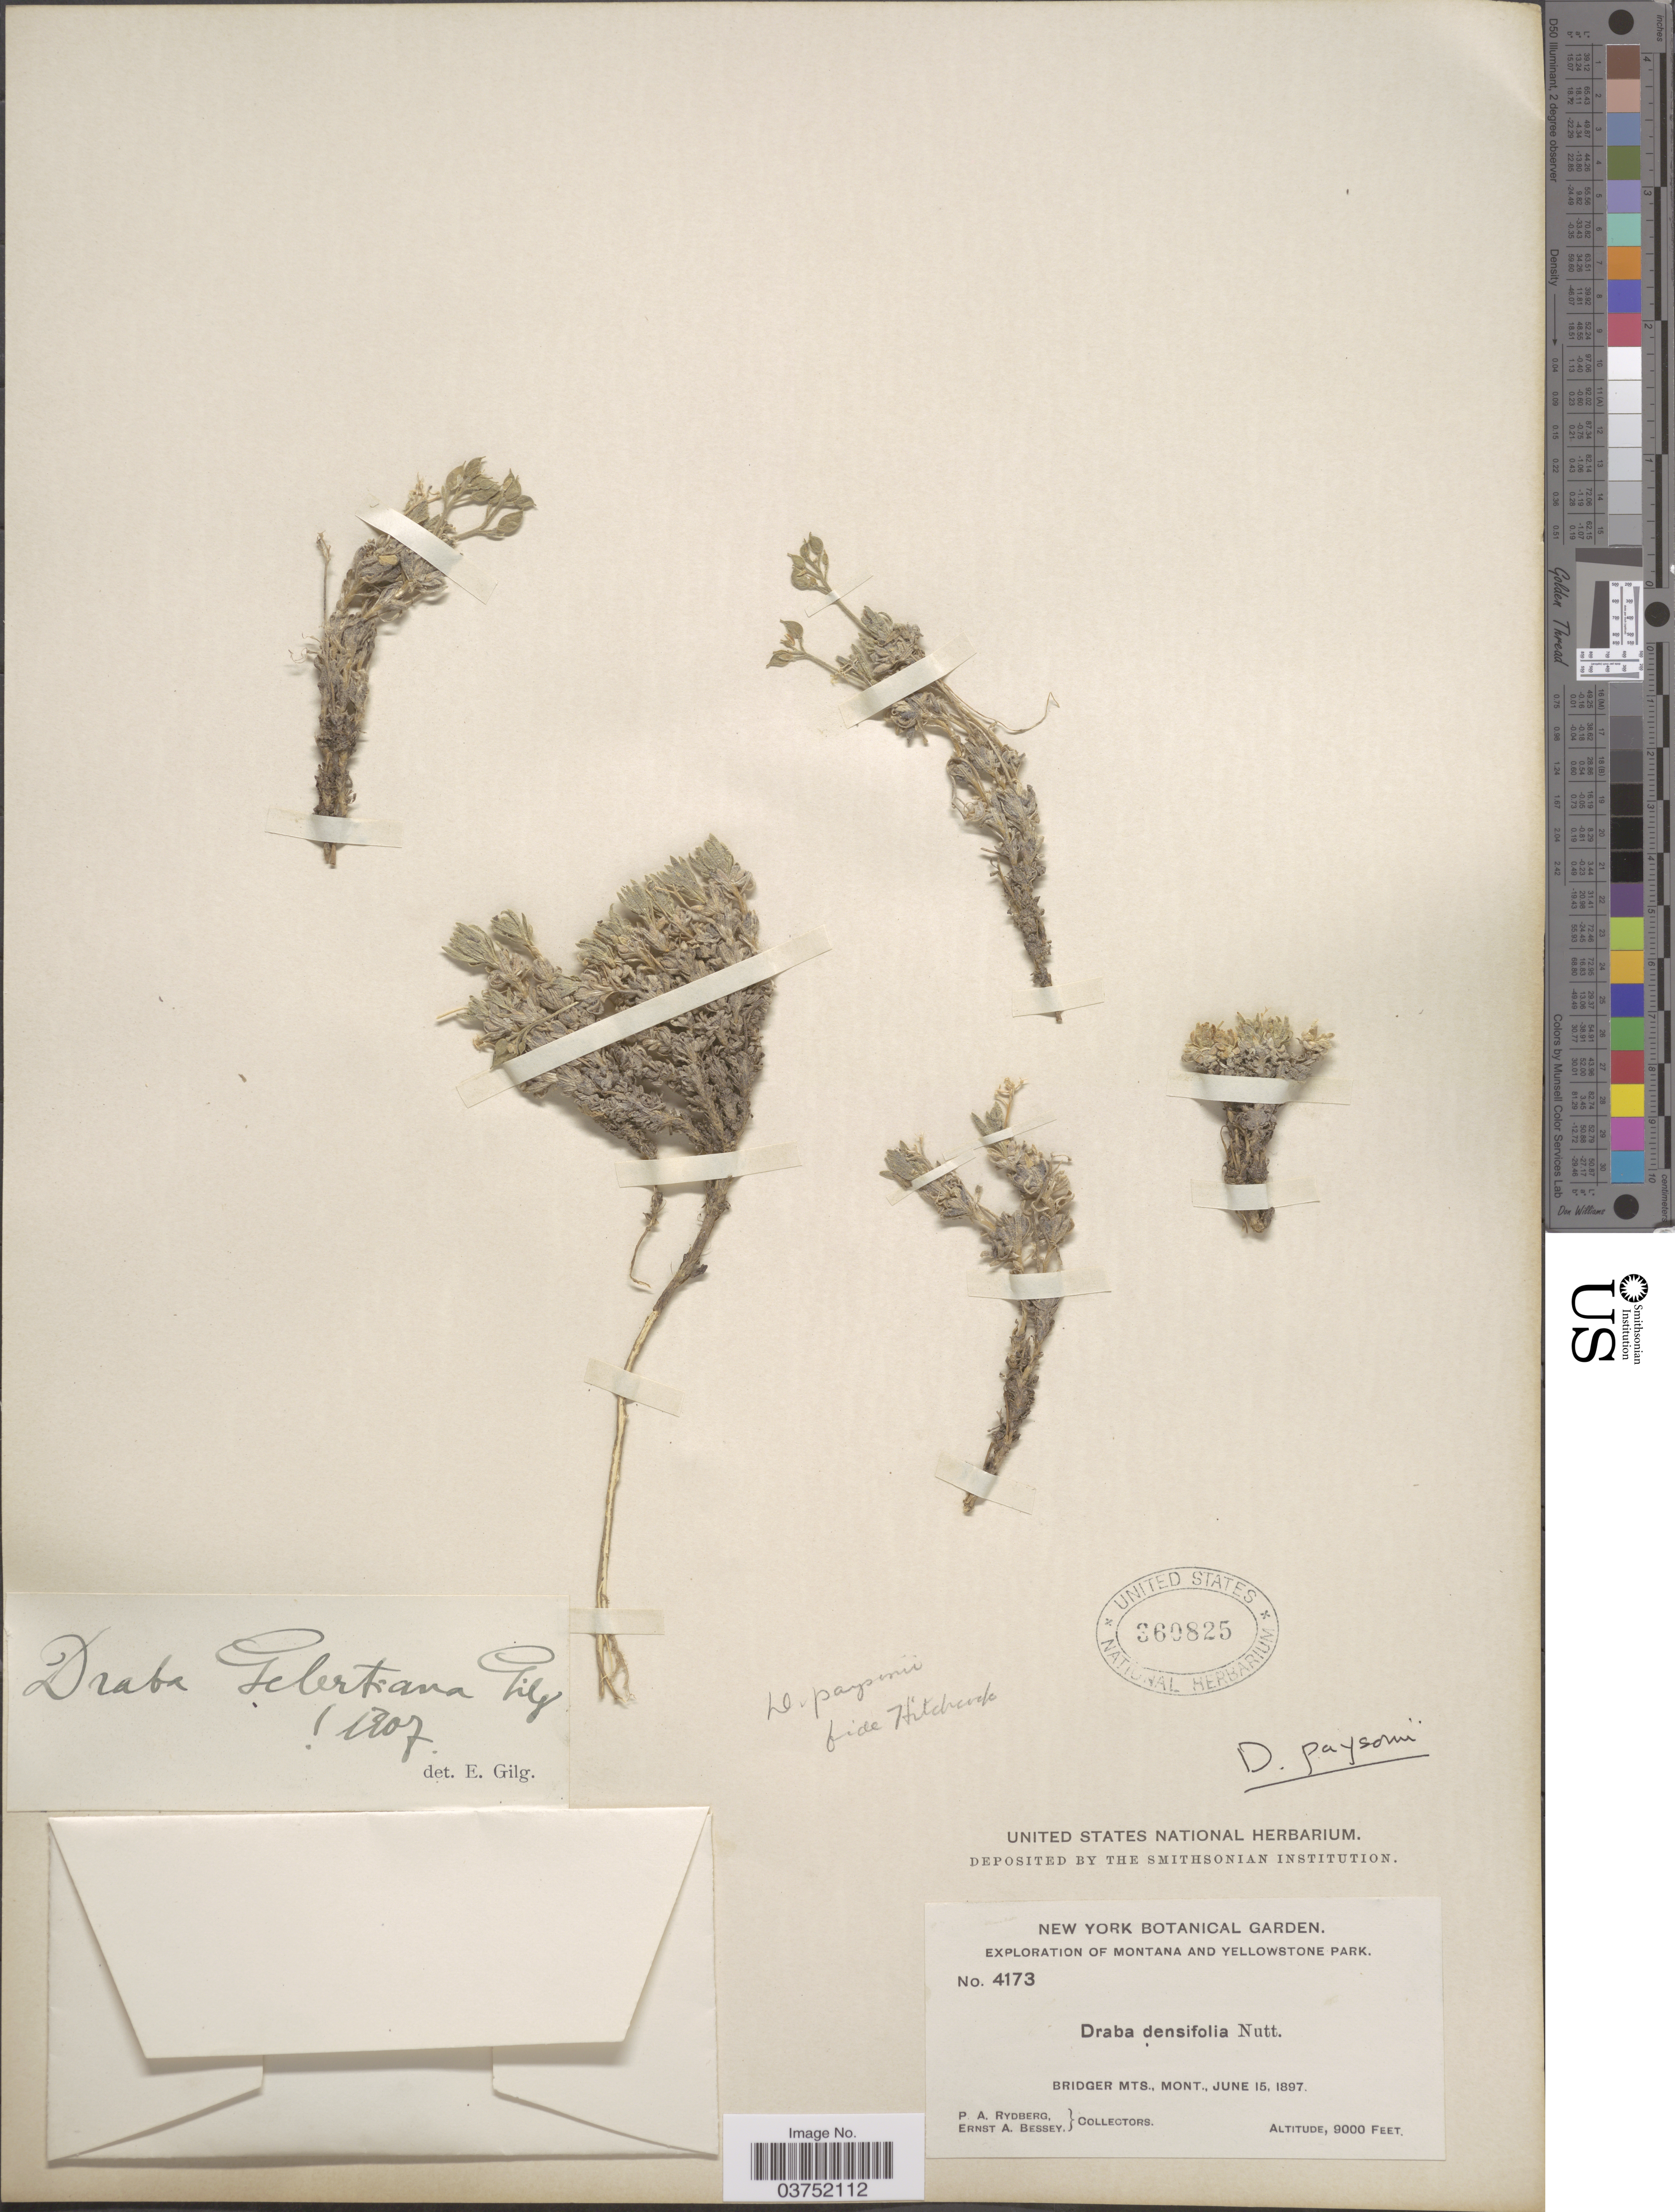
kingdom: Plantae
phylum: Tracheophyta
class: Magnoliopsida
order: Brassicales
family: Brassicaceae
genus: Draba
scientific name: Draba paysonii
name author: J.F. Macbr.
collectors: P. A. Rydberg & E. A. Bessey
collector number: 4173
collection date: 1897-06-15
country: United States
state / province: Montana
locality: Yellowstone Park. Bridger Mts.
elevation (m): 2743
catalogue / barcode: US 360825